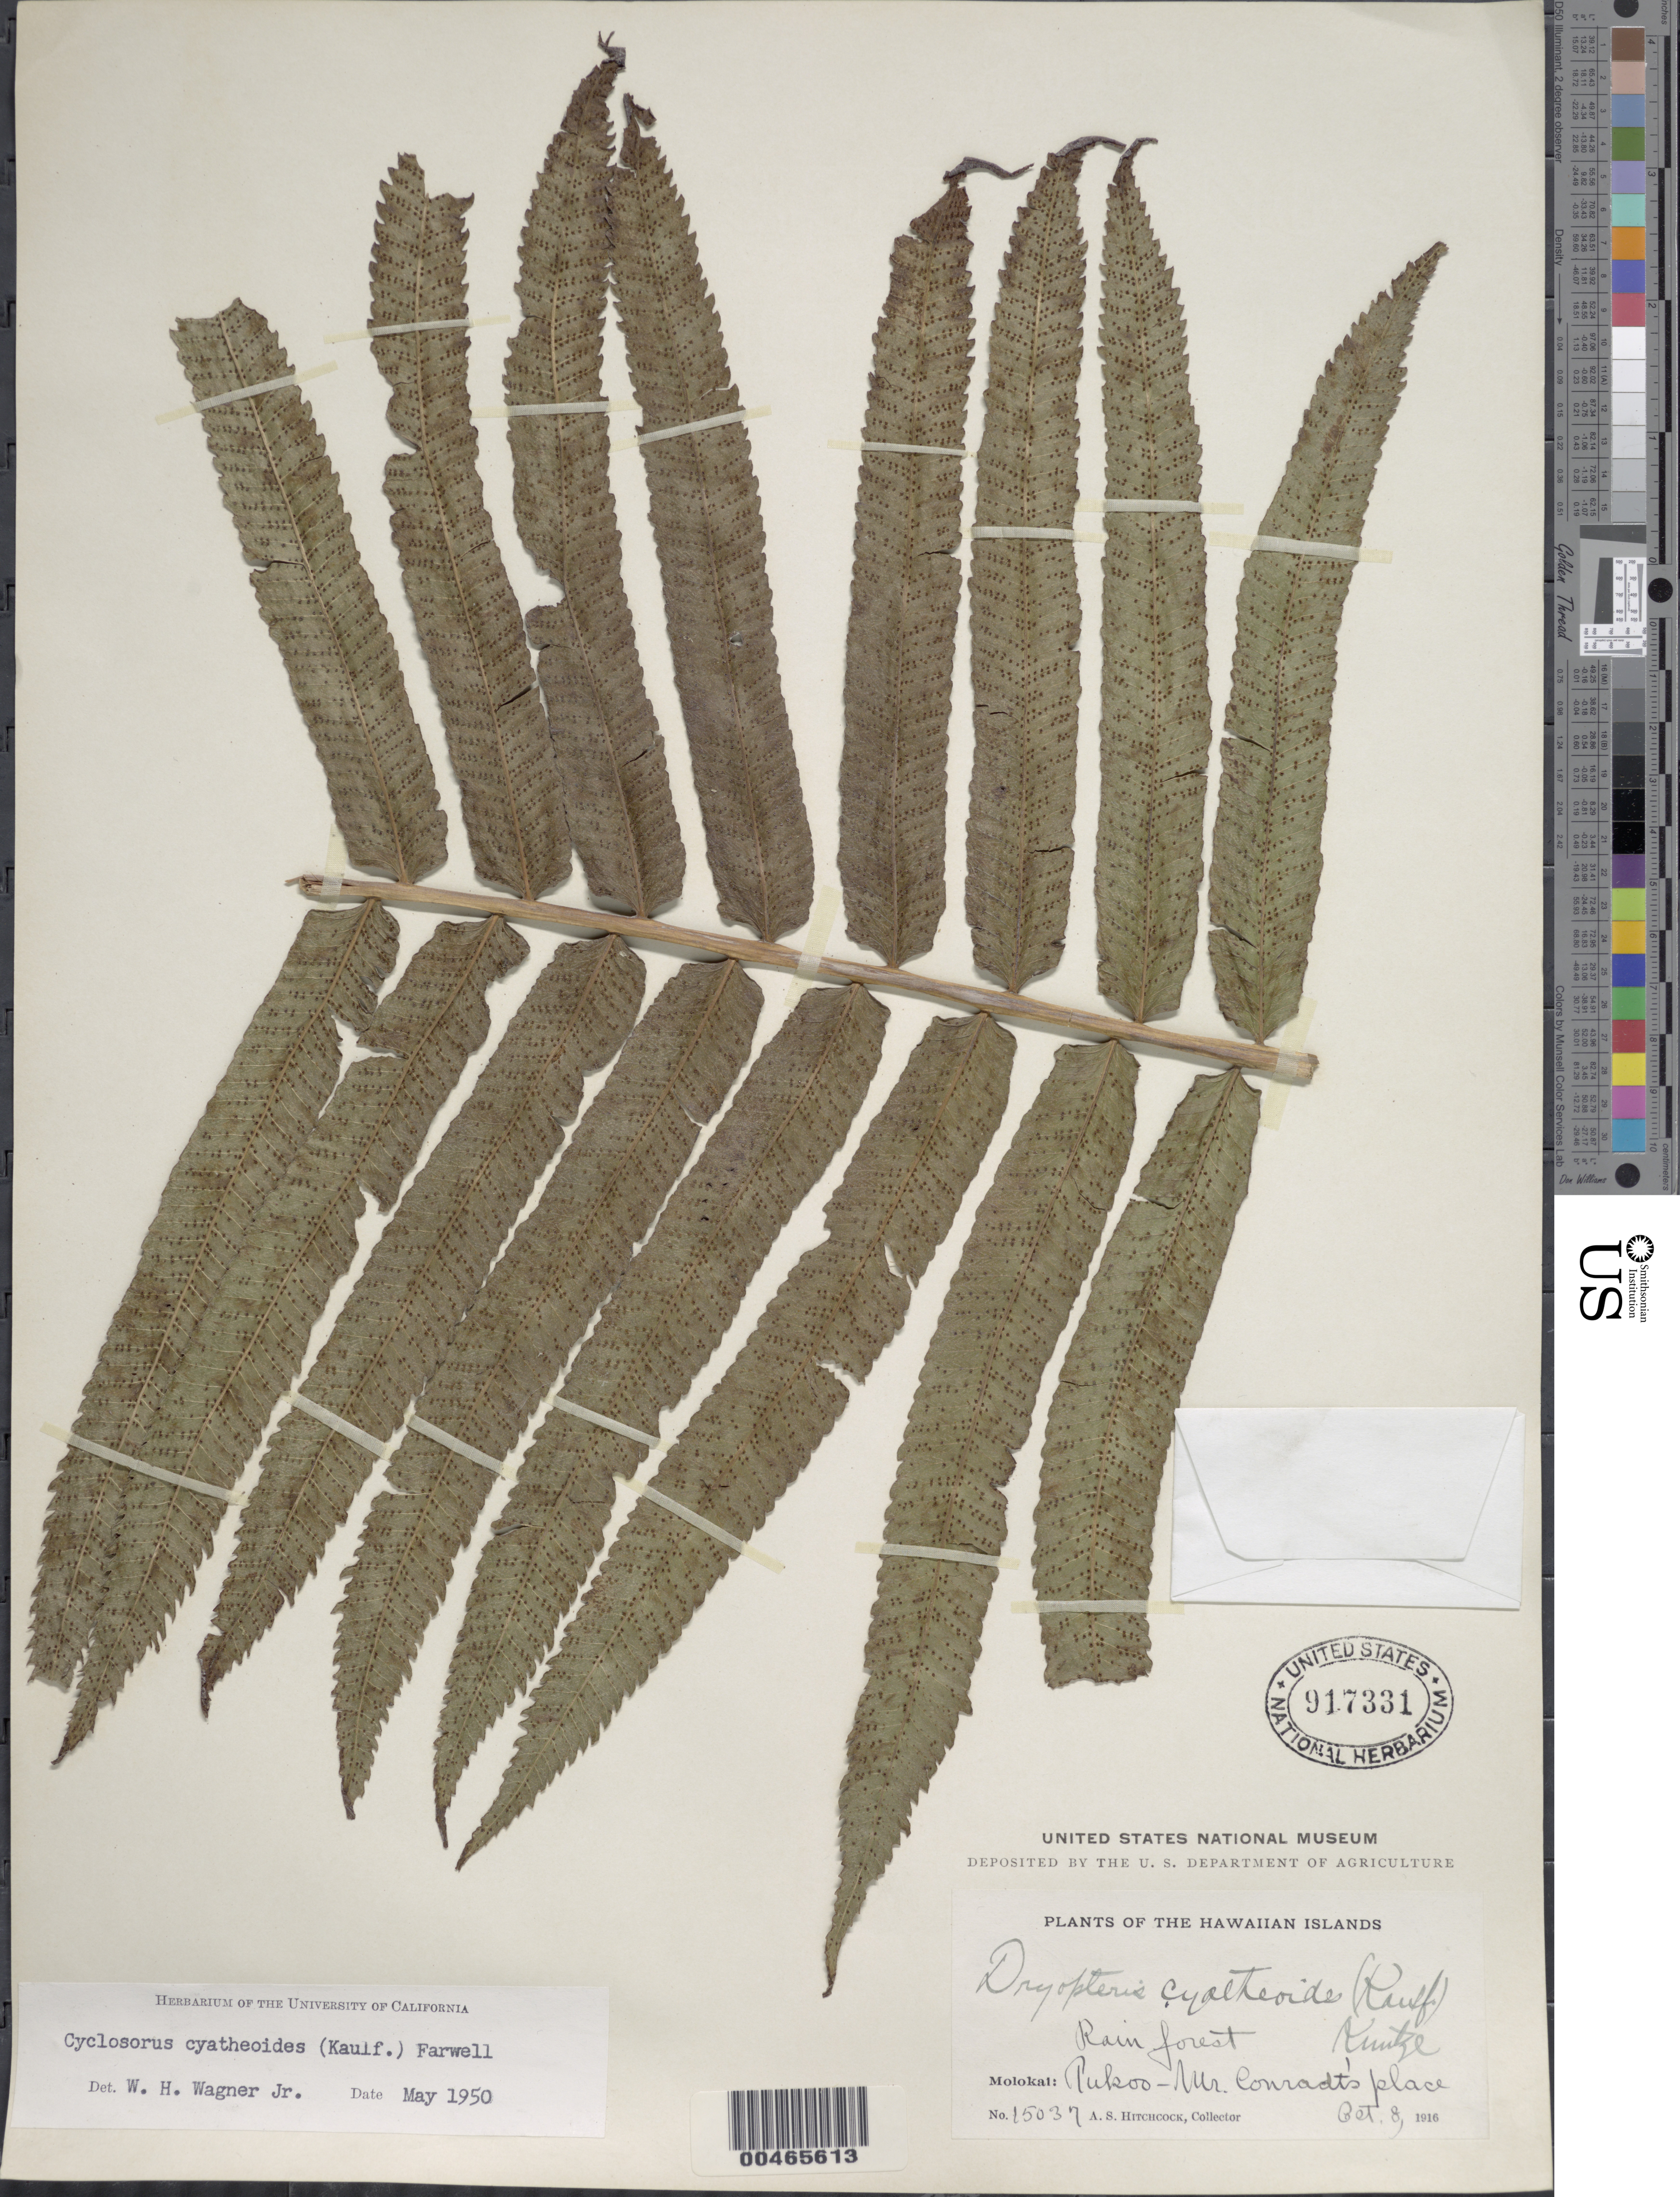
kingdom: Plantae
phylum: Tracheophyta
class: Polypodiopsida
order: Polypodiales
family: Thelypteridaceae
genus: Christella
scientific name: Christella cyatheoides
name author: (Kaulf.) Holttum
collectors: A. S. Hitchcock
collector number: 15037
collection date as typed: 8 Oct 1916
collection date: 1916-10-08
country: United States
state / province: Hawaii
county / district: Maui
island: Moloka'i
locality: Pukoo-Mr. Conradt's place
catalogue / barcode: US 917331